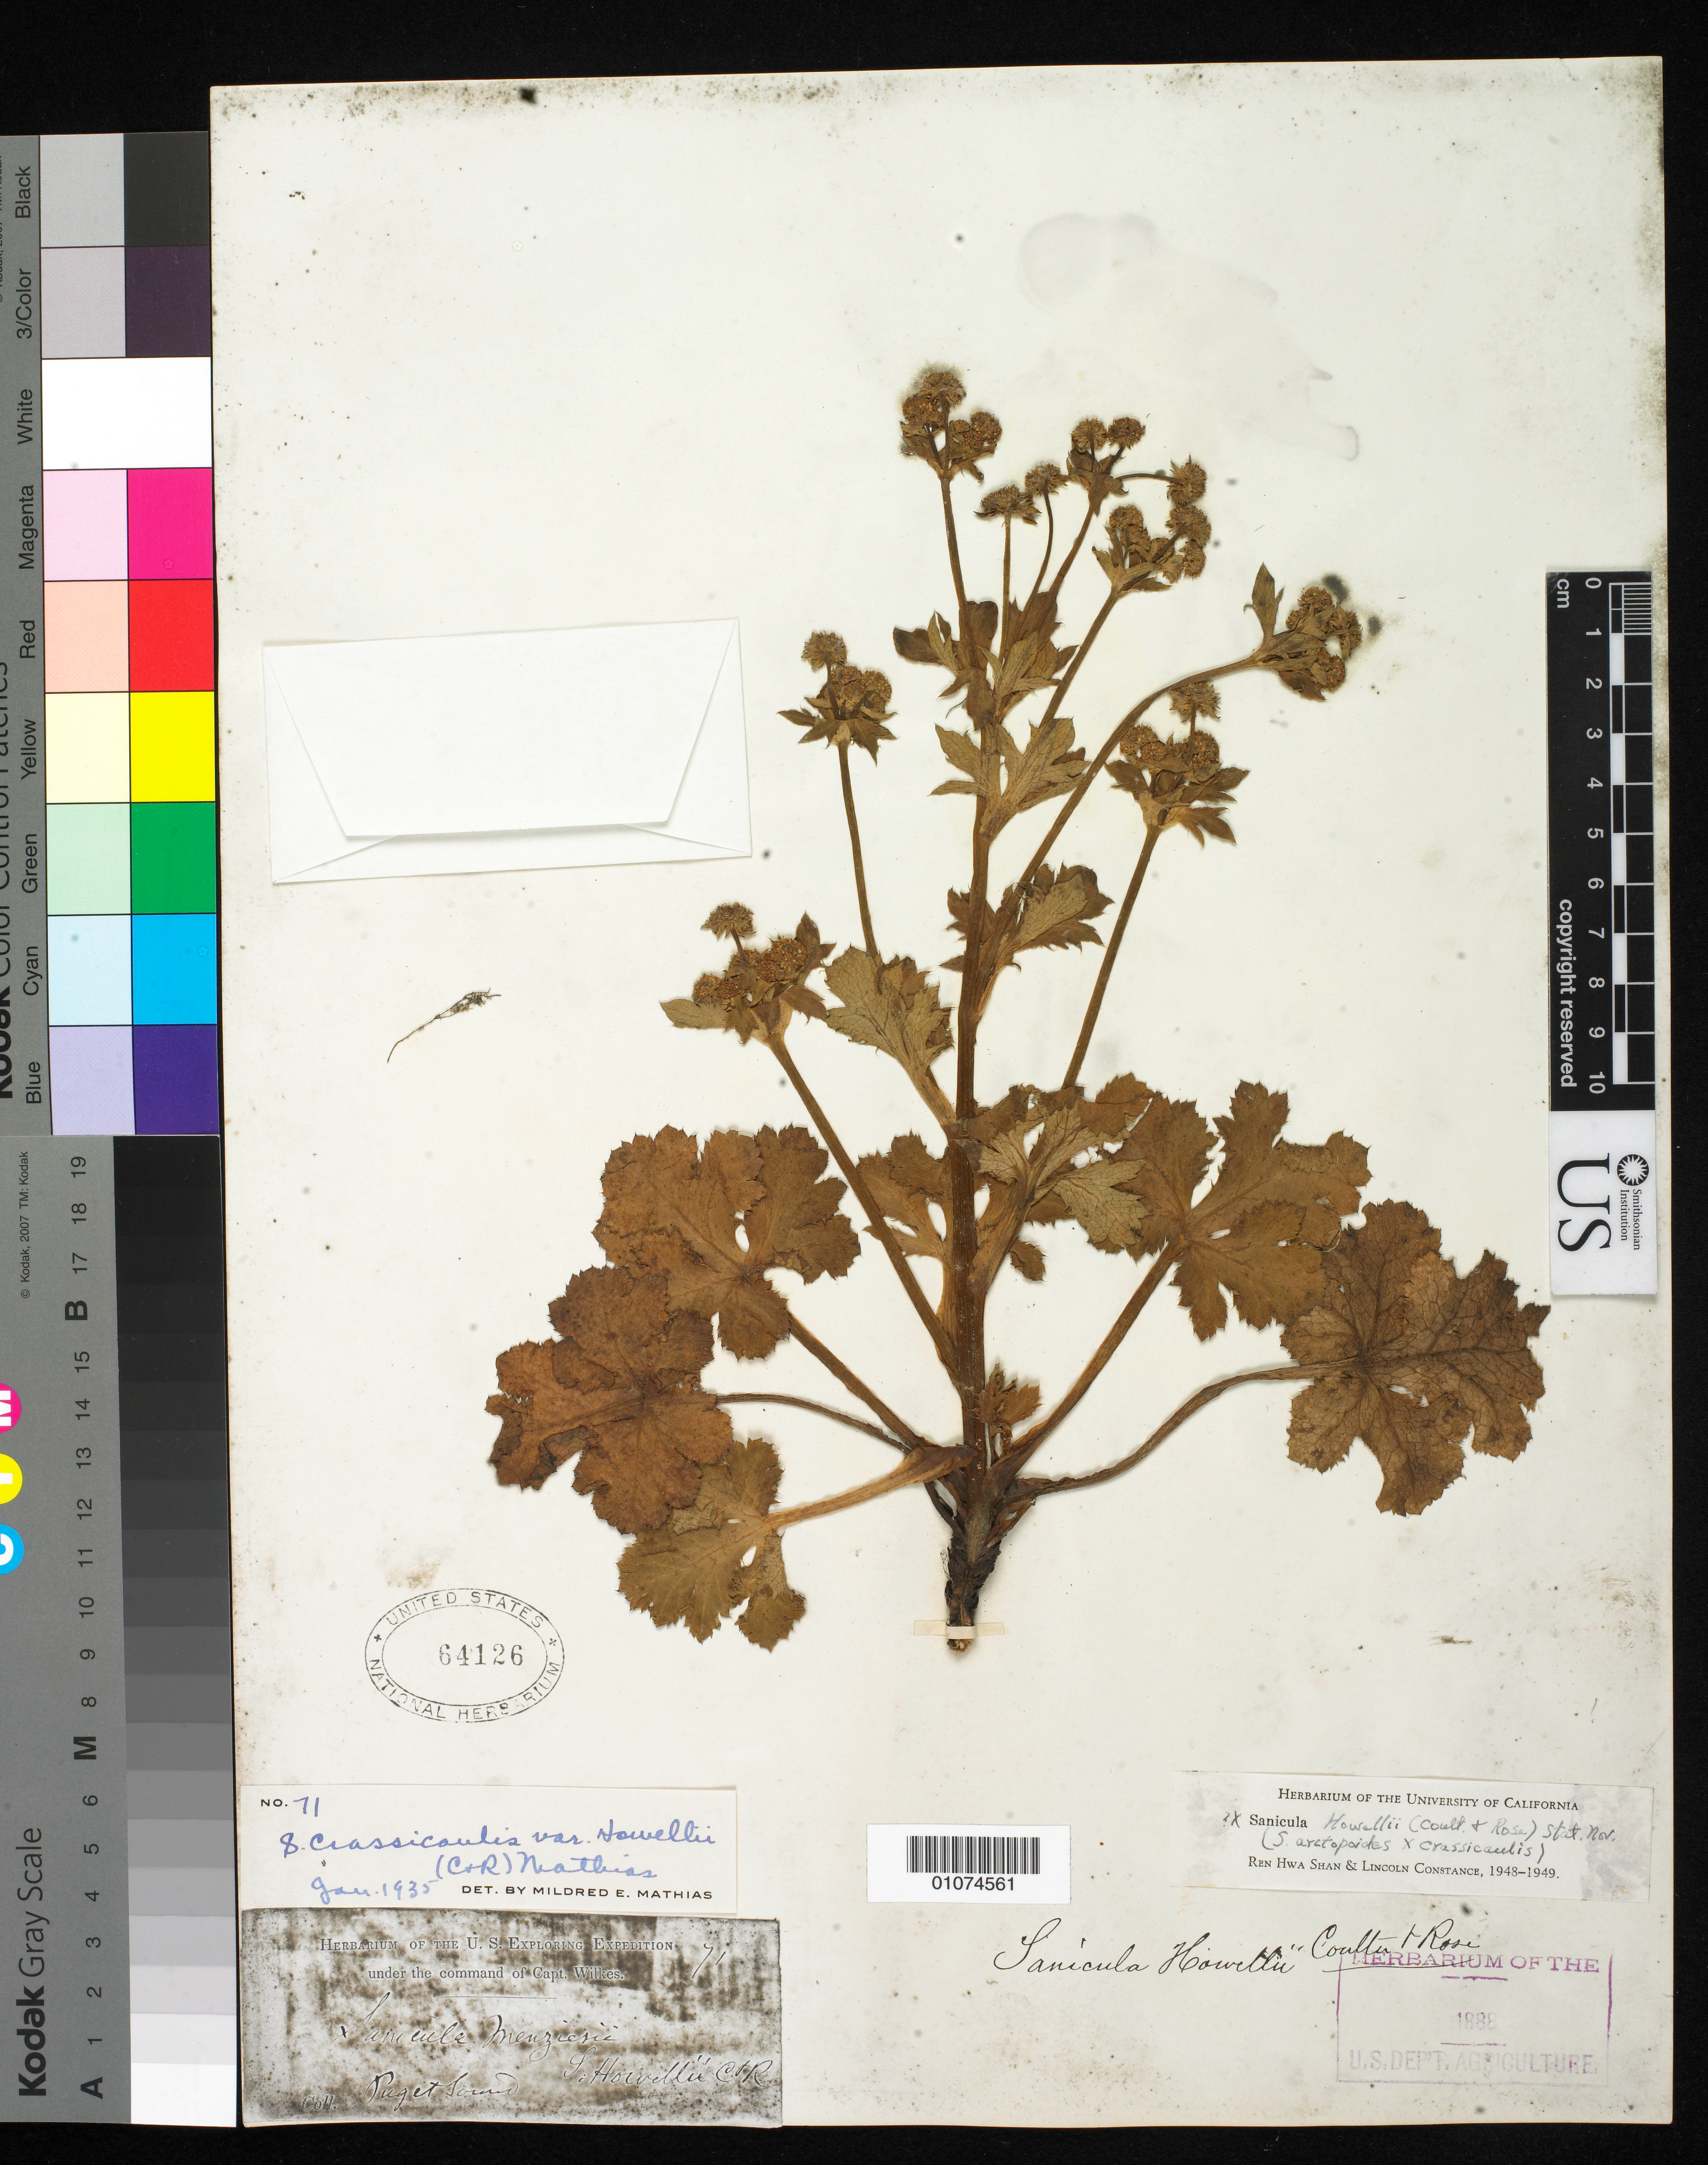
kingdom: Plantae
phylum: Tracheophyta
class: Magnoliopsida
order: Apiales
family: Apiaceae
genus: Sanicula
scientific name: Sanicula howellii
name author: J.M. Coult. & Rose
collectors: Wilkes Explor. Exped.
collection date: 1838/1842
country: United States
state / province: Washington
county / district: King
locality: Puget Sound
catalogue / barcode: US 64126